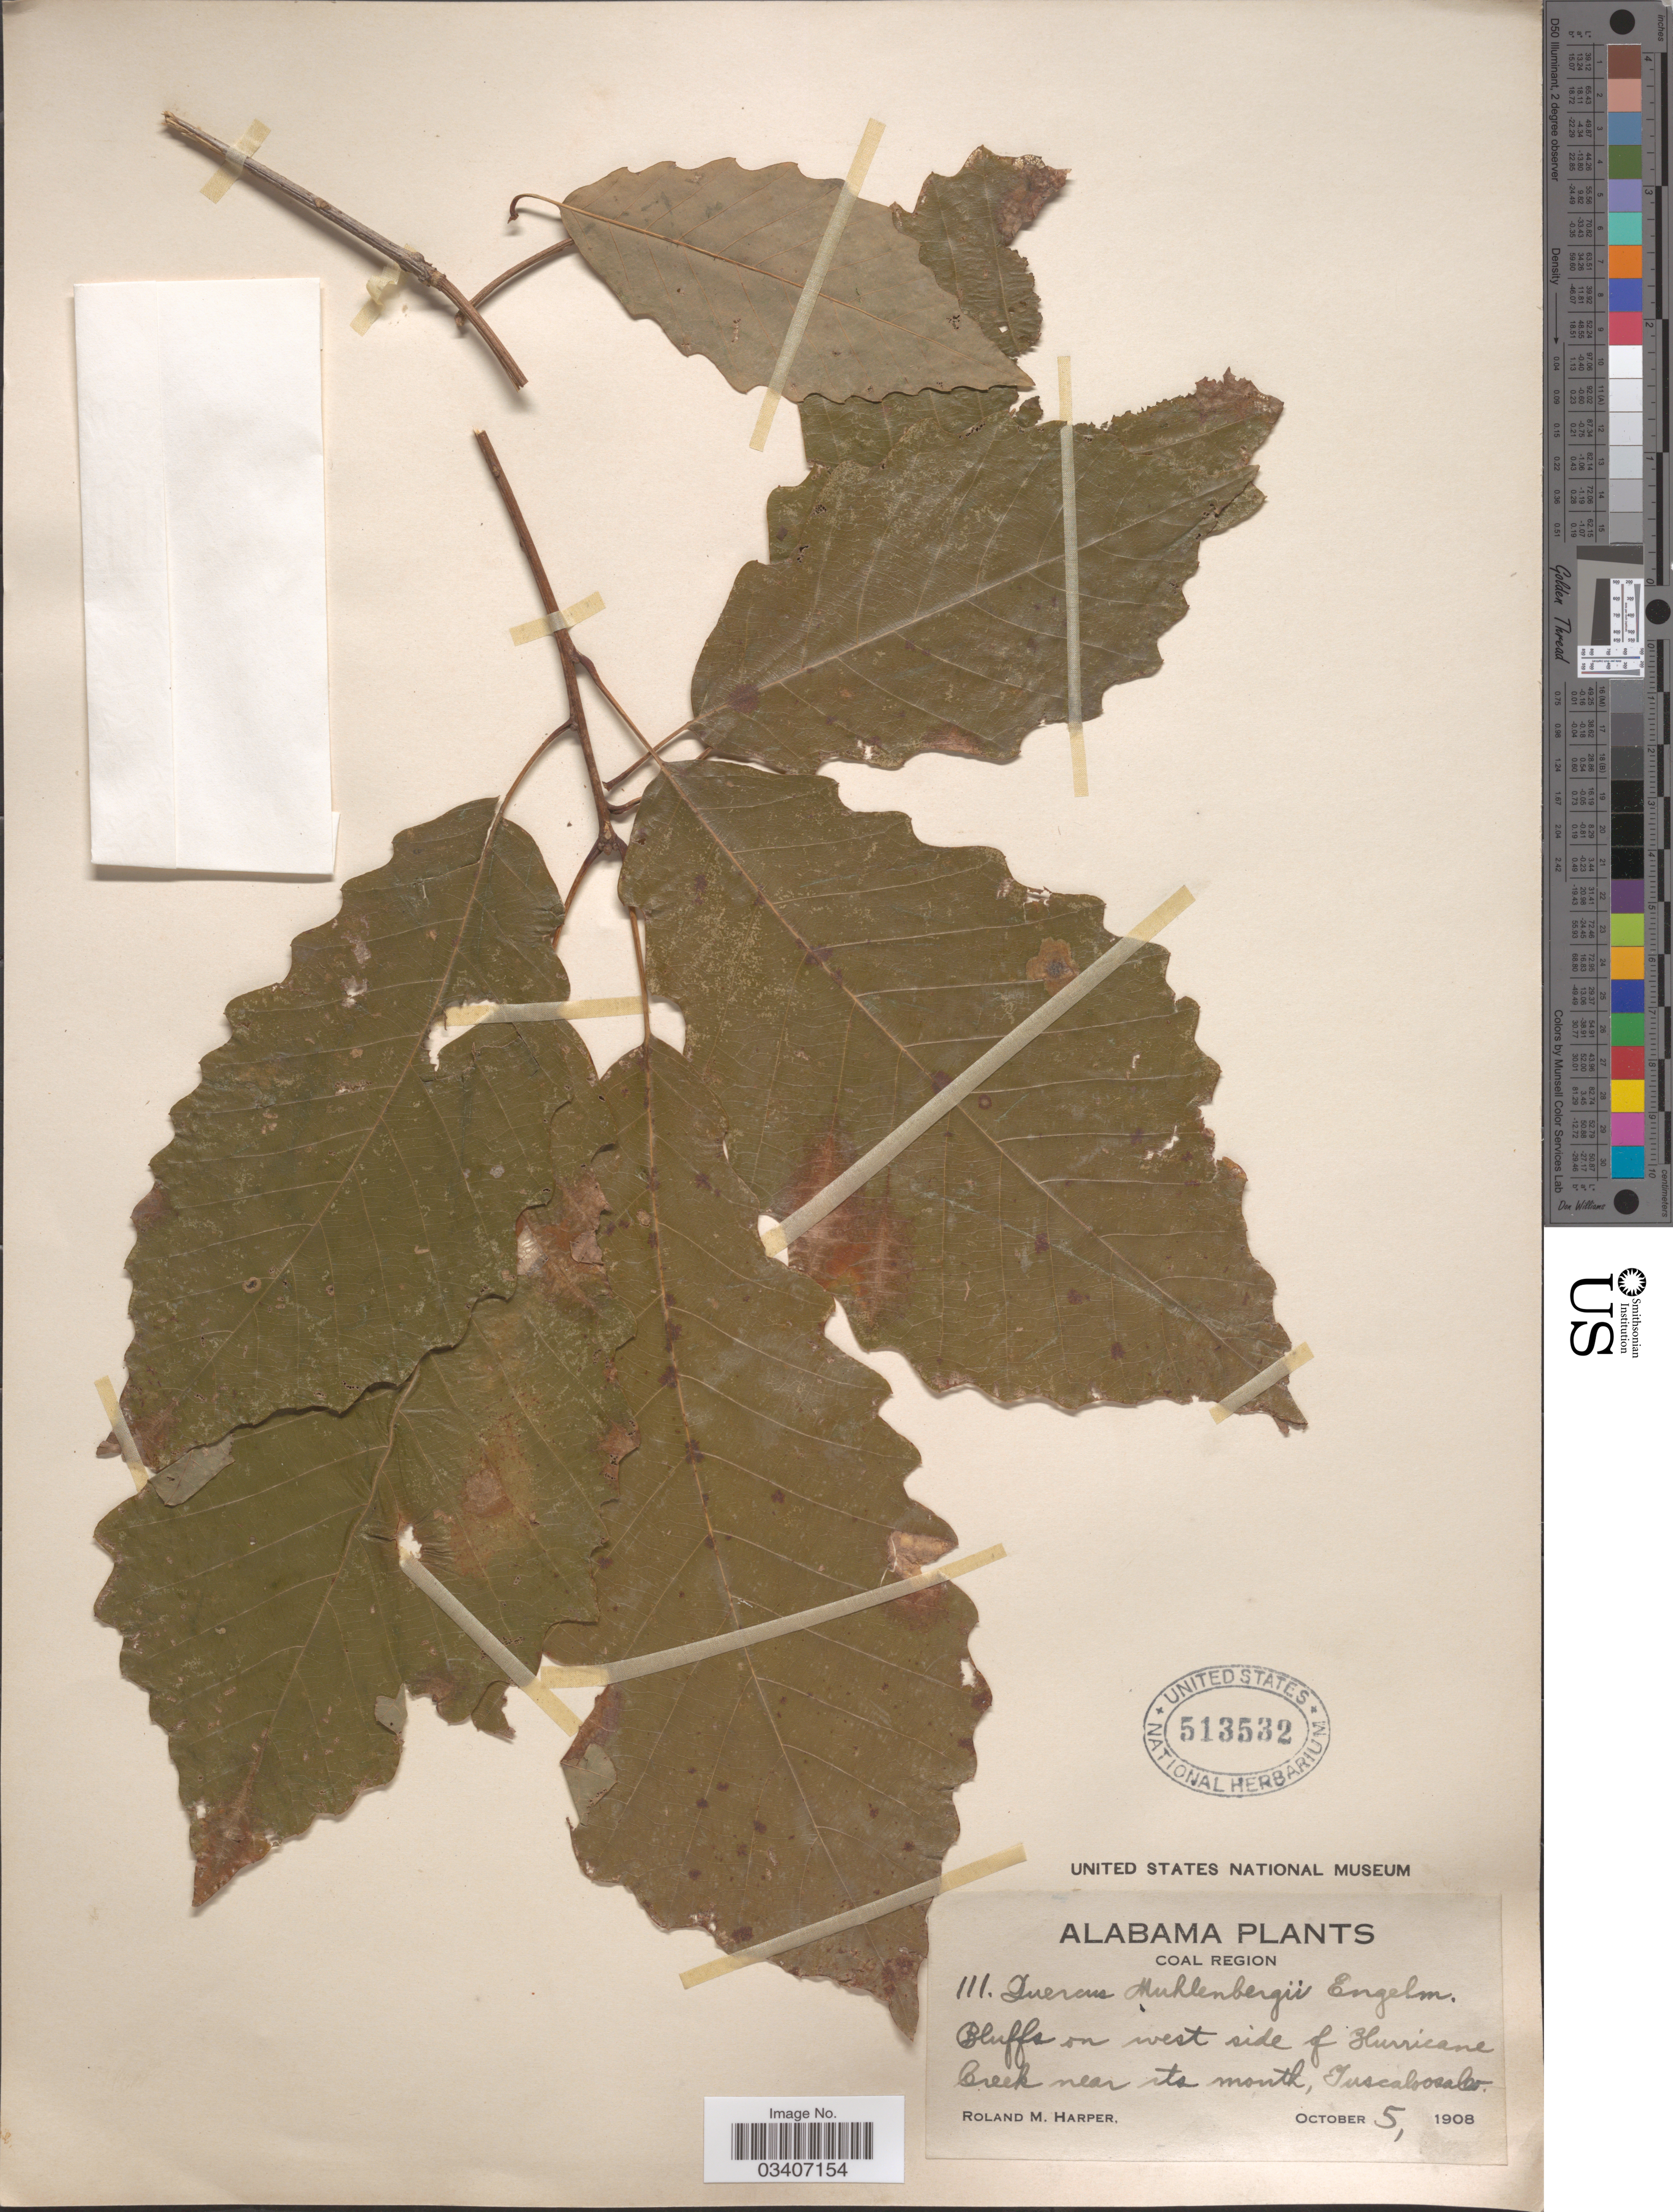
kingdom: Plantae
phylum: Tracheophyta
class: Magnoliopsida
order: Fagales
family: Fagaceae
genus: Quercus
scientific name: Quercus muehlenbergii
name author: Engelm.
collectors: R. M. Harper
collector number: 111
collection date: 1908-10-05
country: United States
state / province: Alabama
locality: Coal Region. Bluffs on west side of Hurricane Creek near its mouth, Tuscaloosa Co.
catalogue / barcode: US 513532